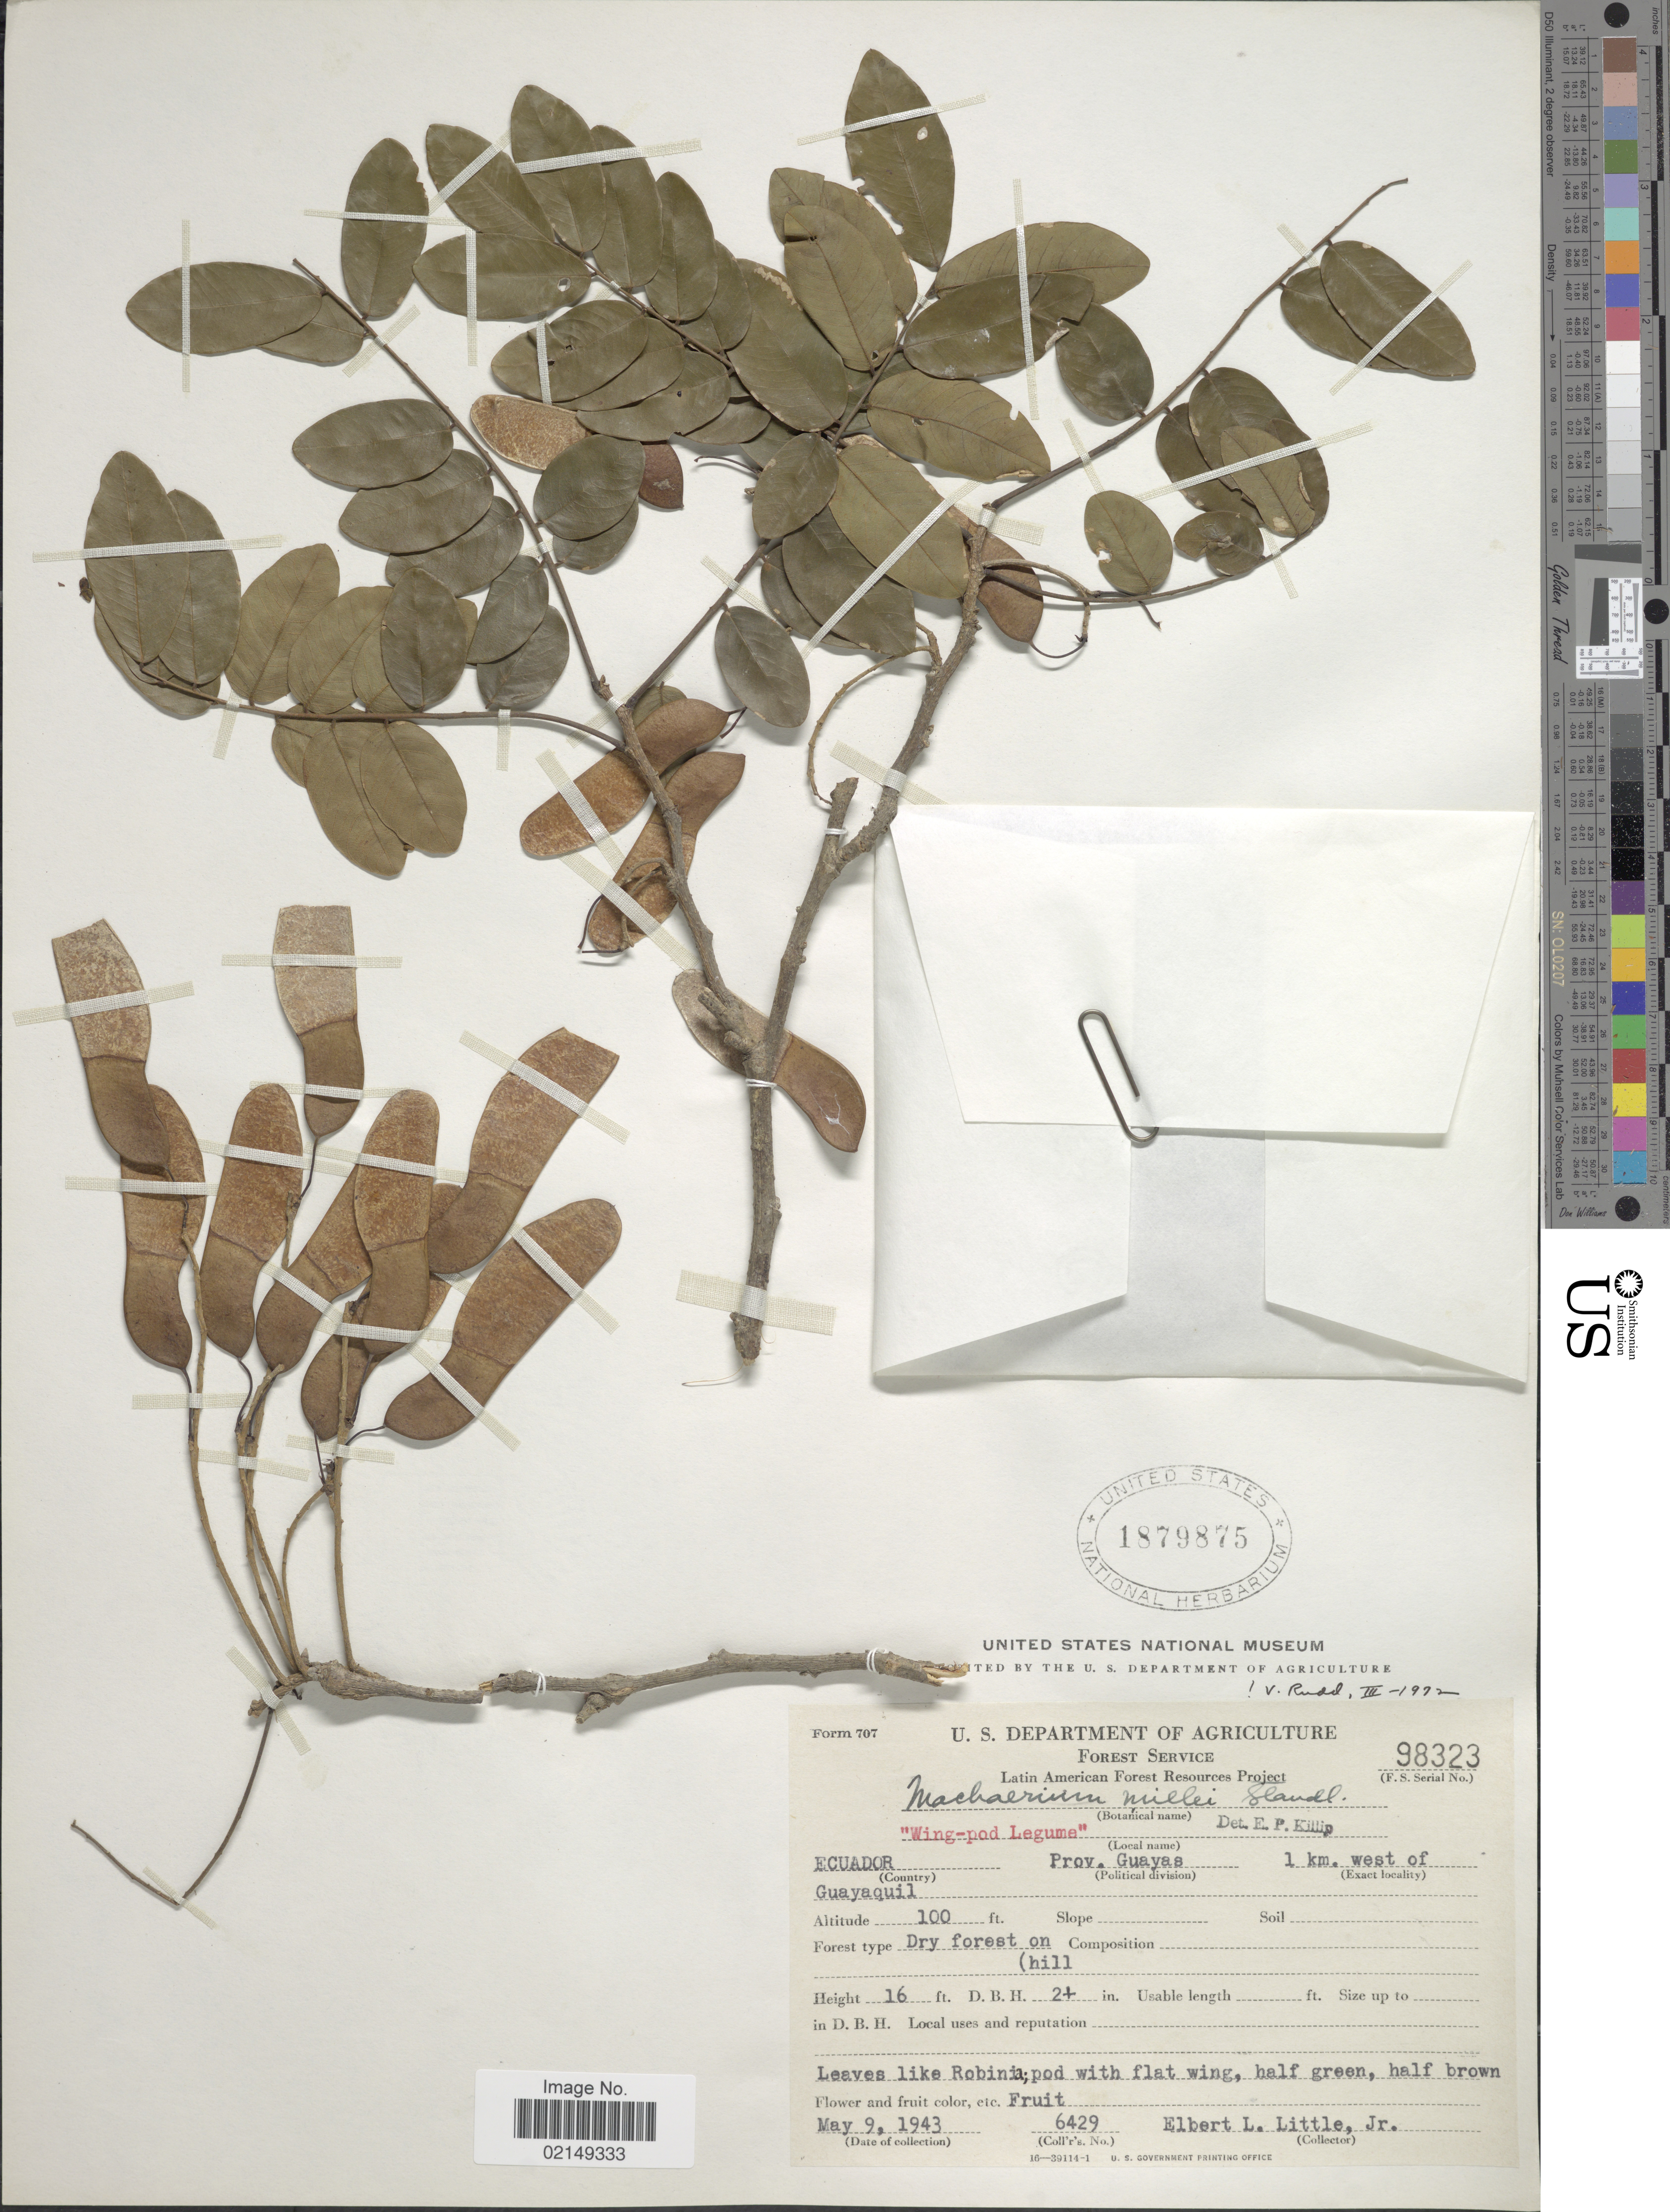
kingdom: Plantae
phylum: Tracheophyta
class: Magnoliopsida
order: Fabales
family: Fabaceae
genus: Machaerium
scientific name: Machaerium millei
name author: Standl.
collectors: E. L. Little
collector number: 6429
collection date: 1943-05-09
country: Ecuador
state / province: Guayas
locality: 1 km. west of Guayaquil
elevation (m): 30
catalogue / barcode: US 1879875